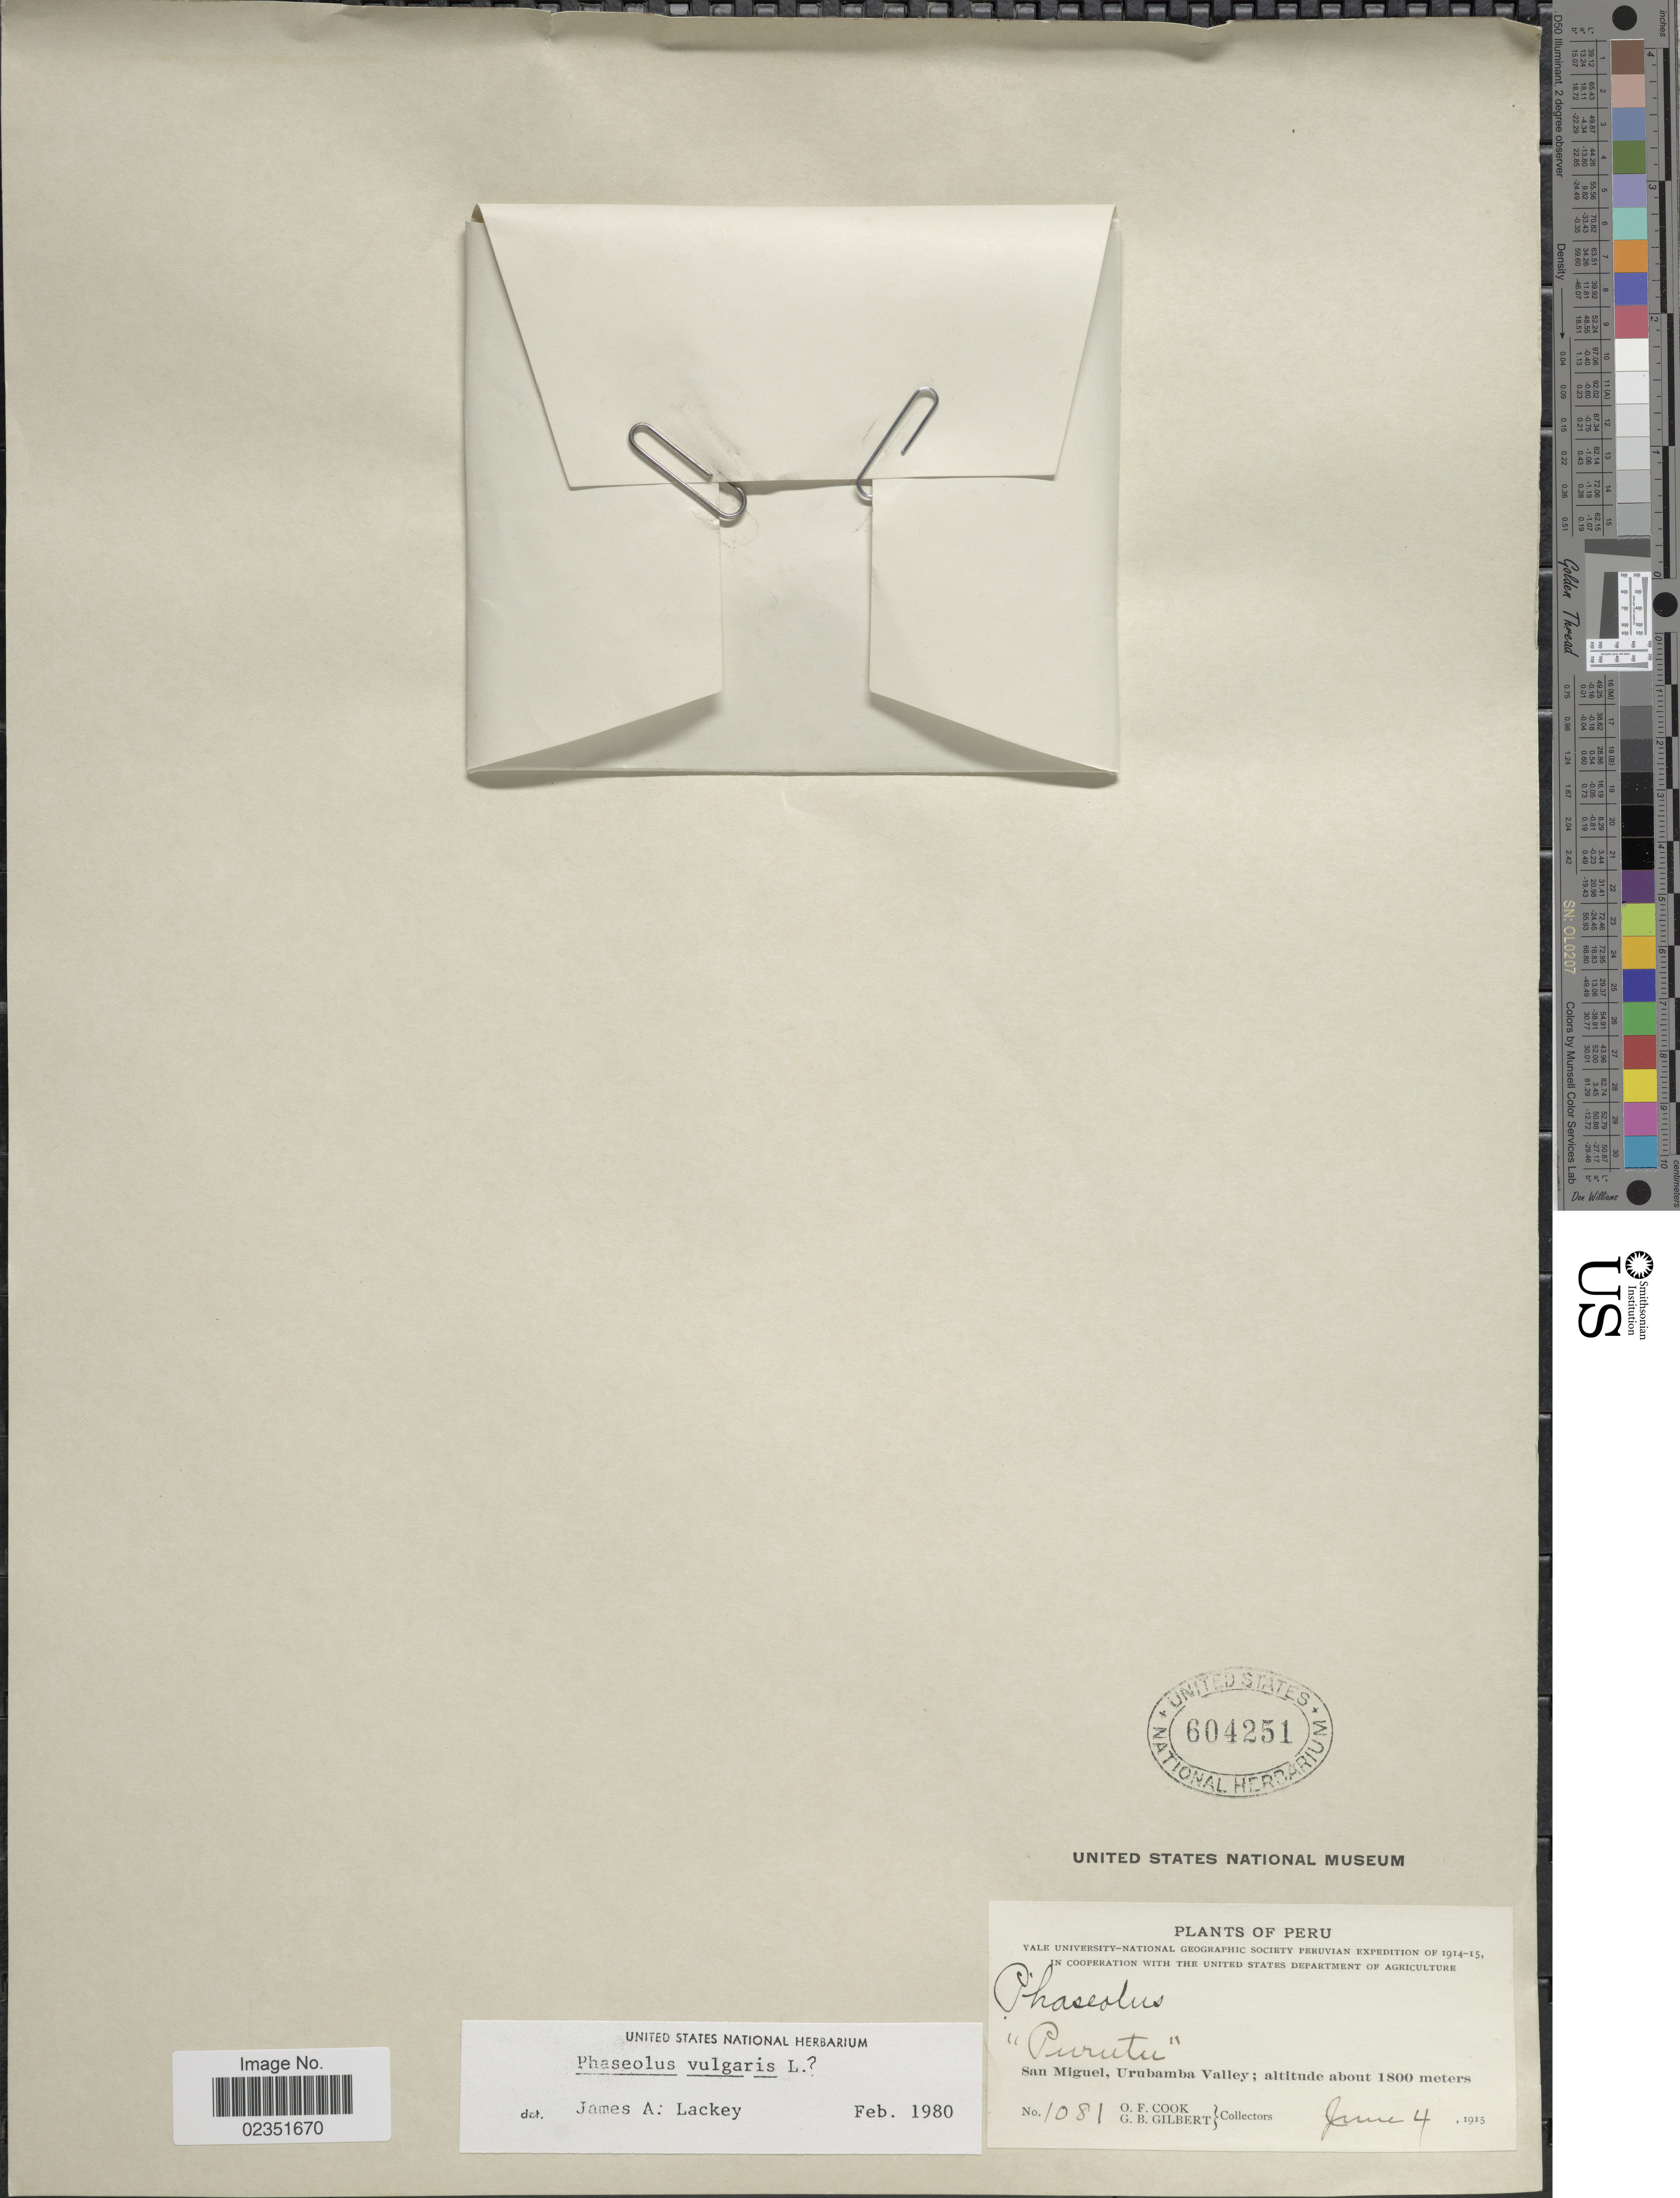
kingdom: Plantae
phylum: Tracheophyta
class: Magnoliopsida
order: Fabales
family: Fabaceae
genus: Phaseolus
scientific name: Phaseolus vulgaris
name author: L.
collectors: O. F. Cook & G. B. Gilbert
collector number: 1081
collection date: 1915-06-04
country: Peru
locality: San Miguel, Urumbamba Valley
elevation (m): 1800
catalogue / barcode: US 604251